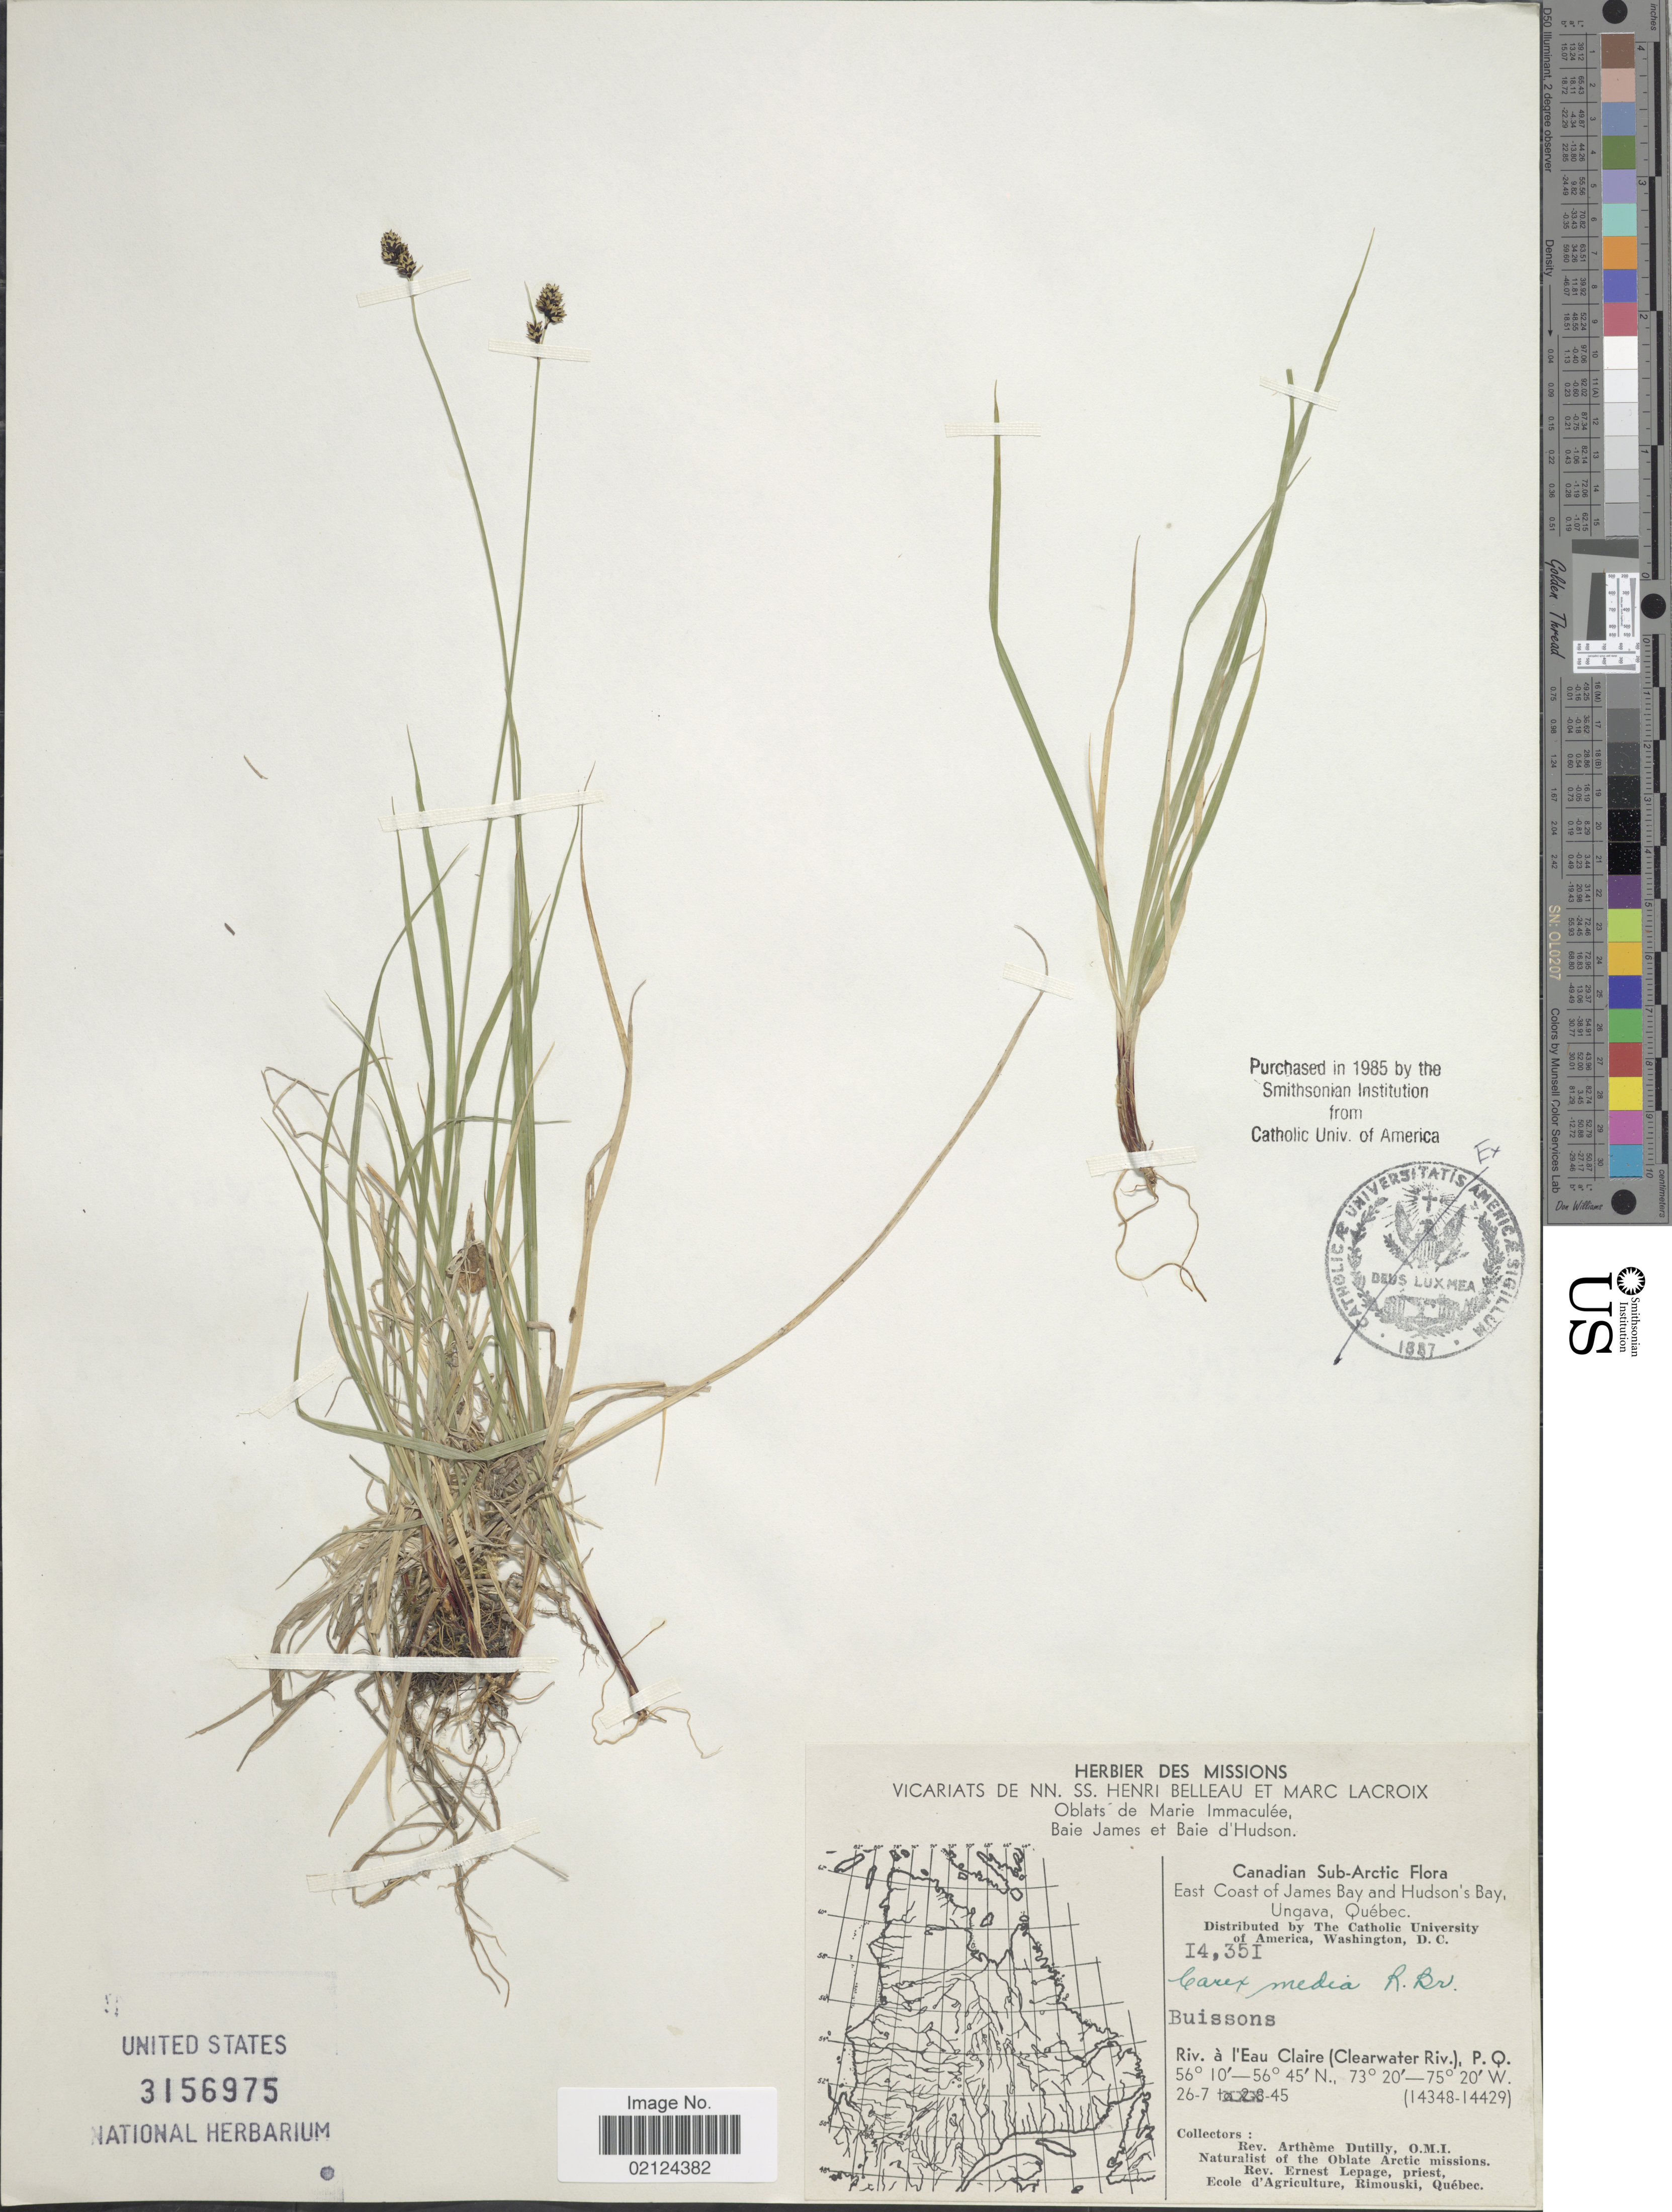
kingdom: Plantae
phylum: Tracheophyta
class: Liliopsida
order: Poales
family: Cyperaceae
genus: Carex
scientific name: Carex media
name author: R. Br.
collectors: A. Dutilly & E. Lepage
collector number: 14351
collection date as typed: Transcribed d/m/y: 26/7/45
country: Canada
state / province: Quebec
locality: Canadian Sub-Arctic, East Coast of James Bay and Hudson' s Bay, Ungava, Quebec, Riv. a l' Eau Claire (Clearwater Riv.) P. Q.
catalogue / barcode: US 3156975